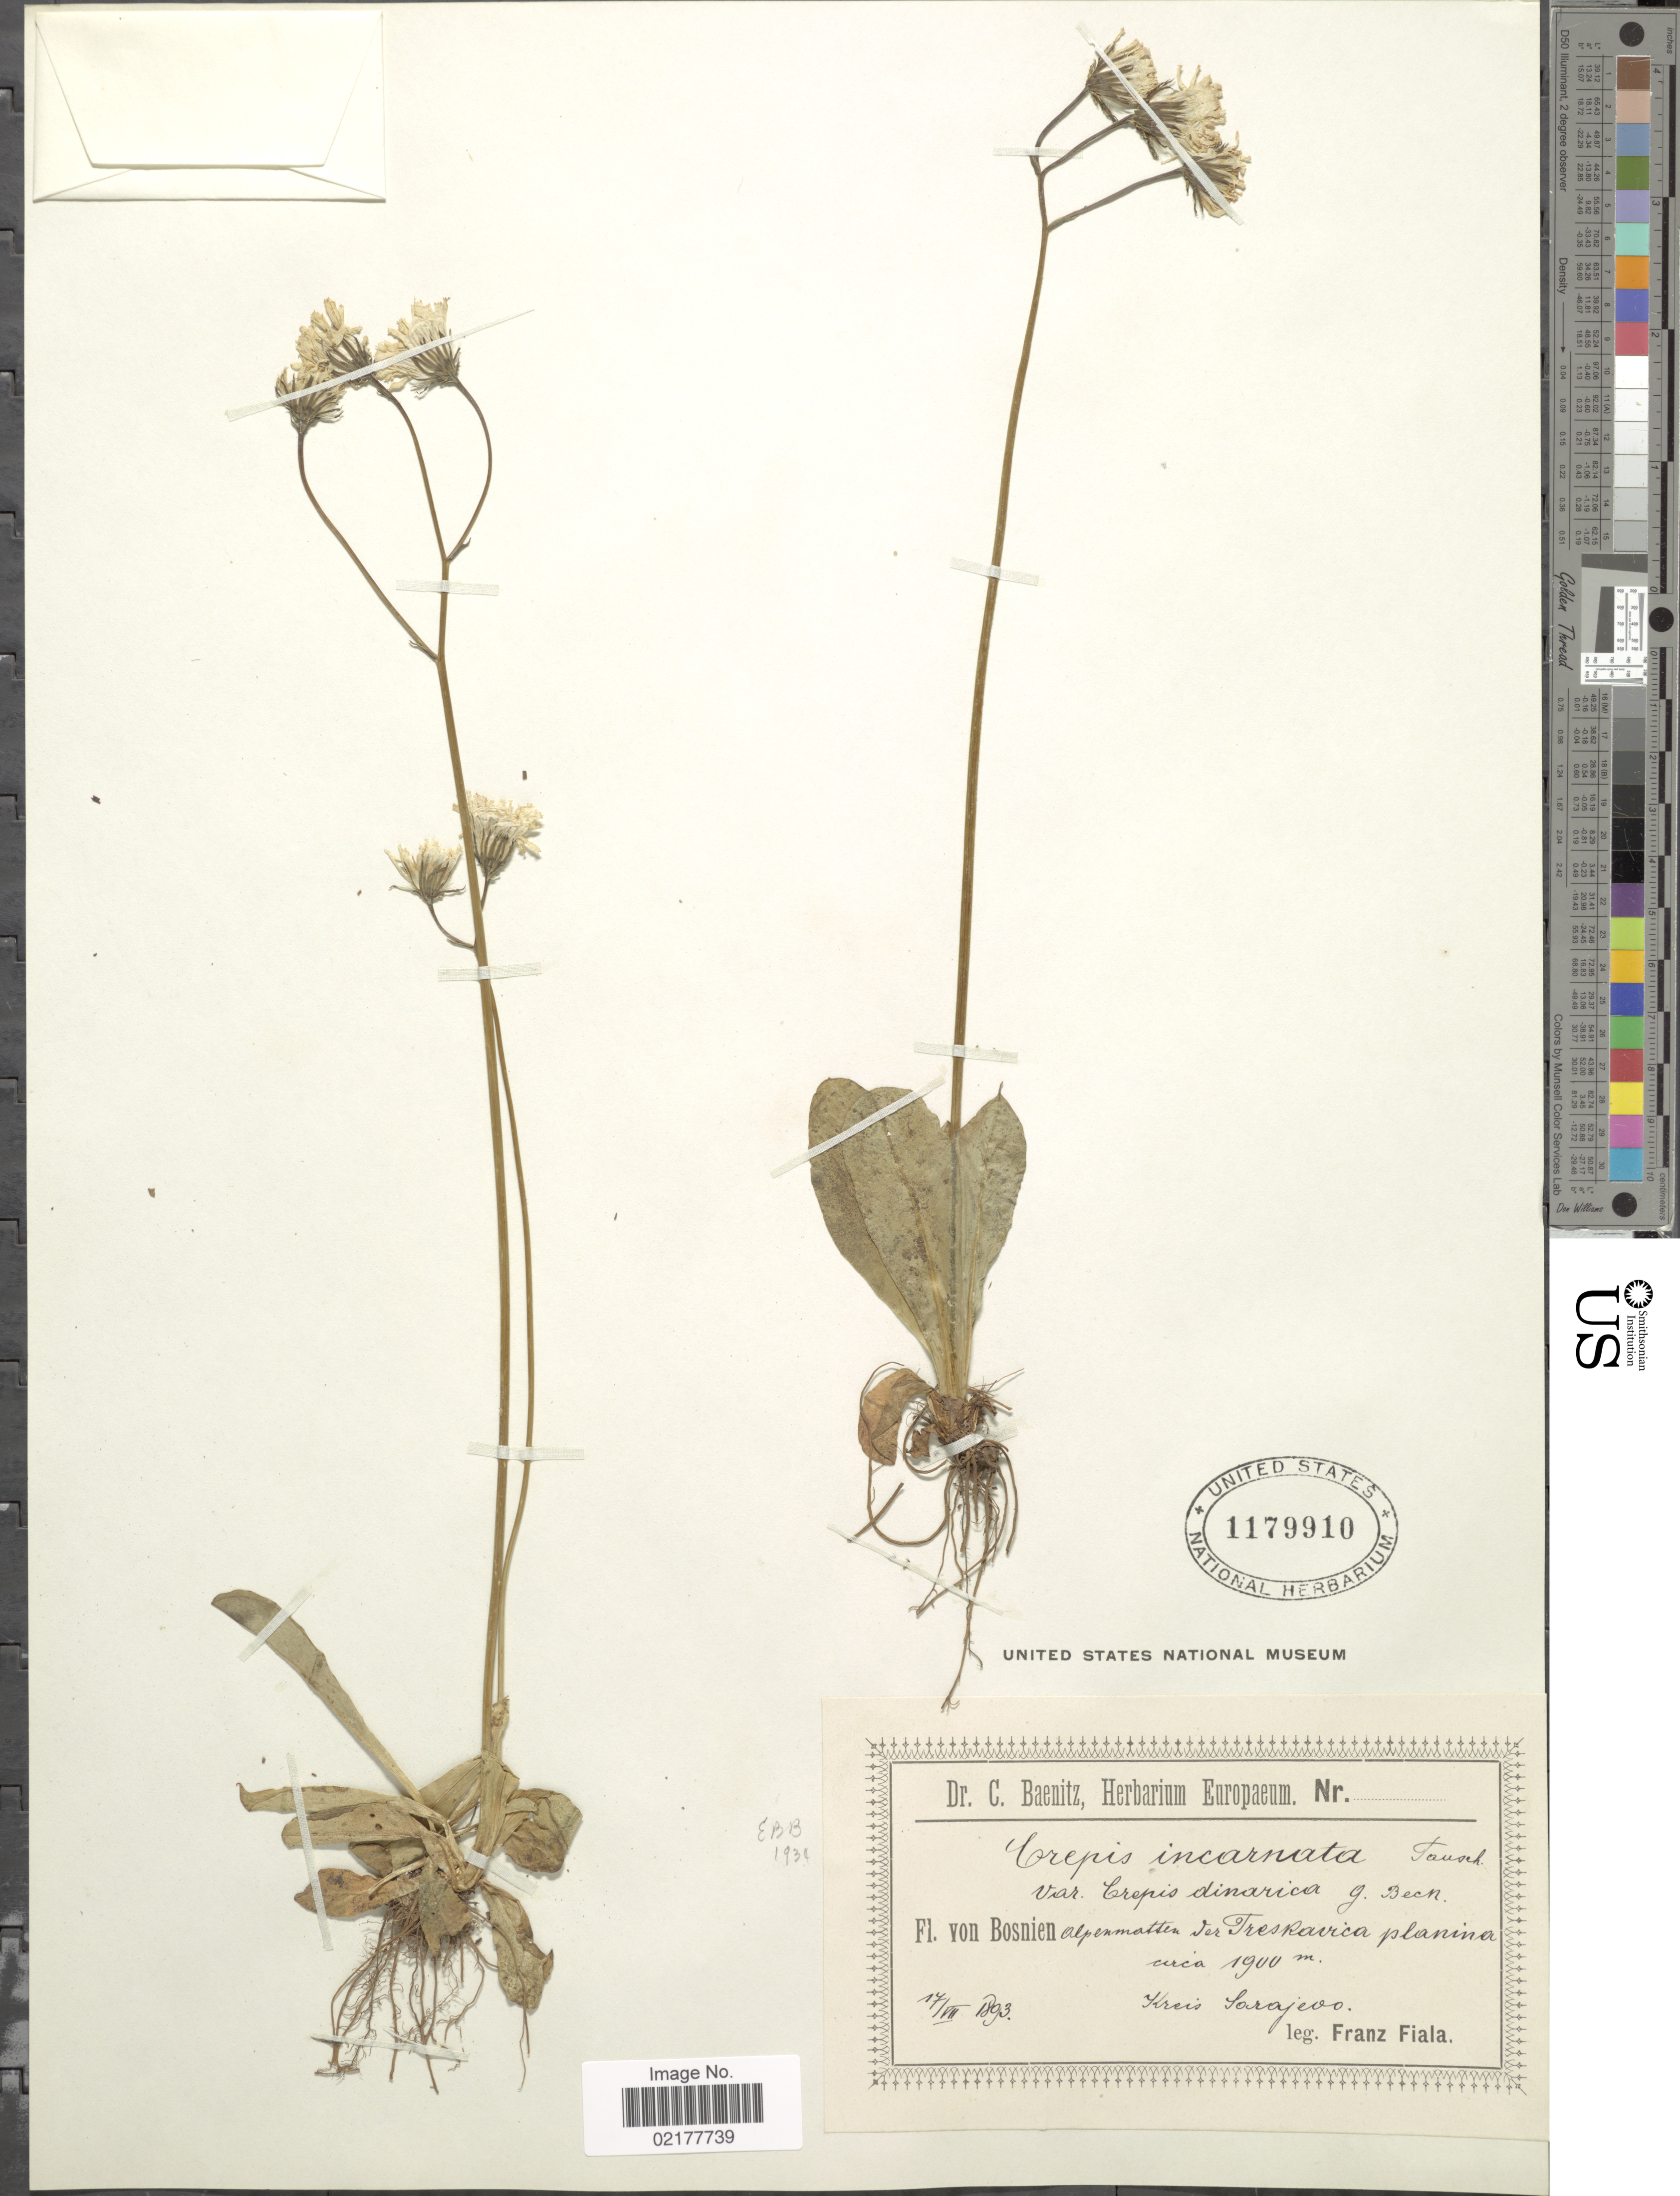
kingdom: Plantae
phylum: Tracheophyta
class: Magnoliopsida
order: Asterales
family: Asteraceae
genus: Crepis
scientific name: Crepis froelichiana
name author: Froel.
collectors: F. Fiala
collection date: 1893-07-17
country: Bosnia and Herzegovina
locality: Bosnien. alpenmatten der Tresravica planina Kreis Sarajevo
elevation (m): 1900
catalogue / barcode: US 1179910